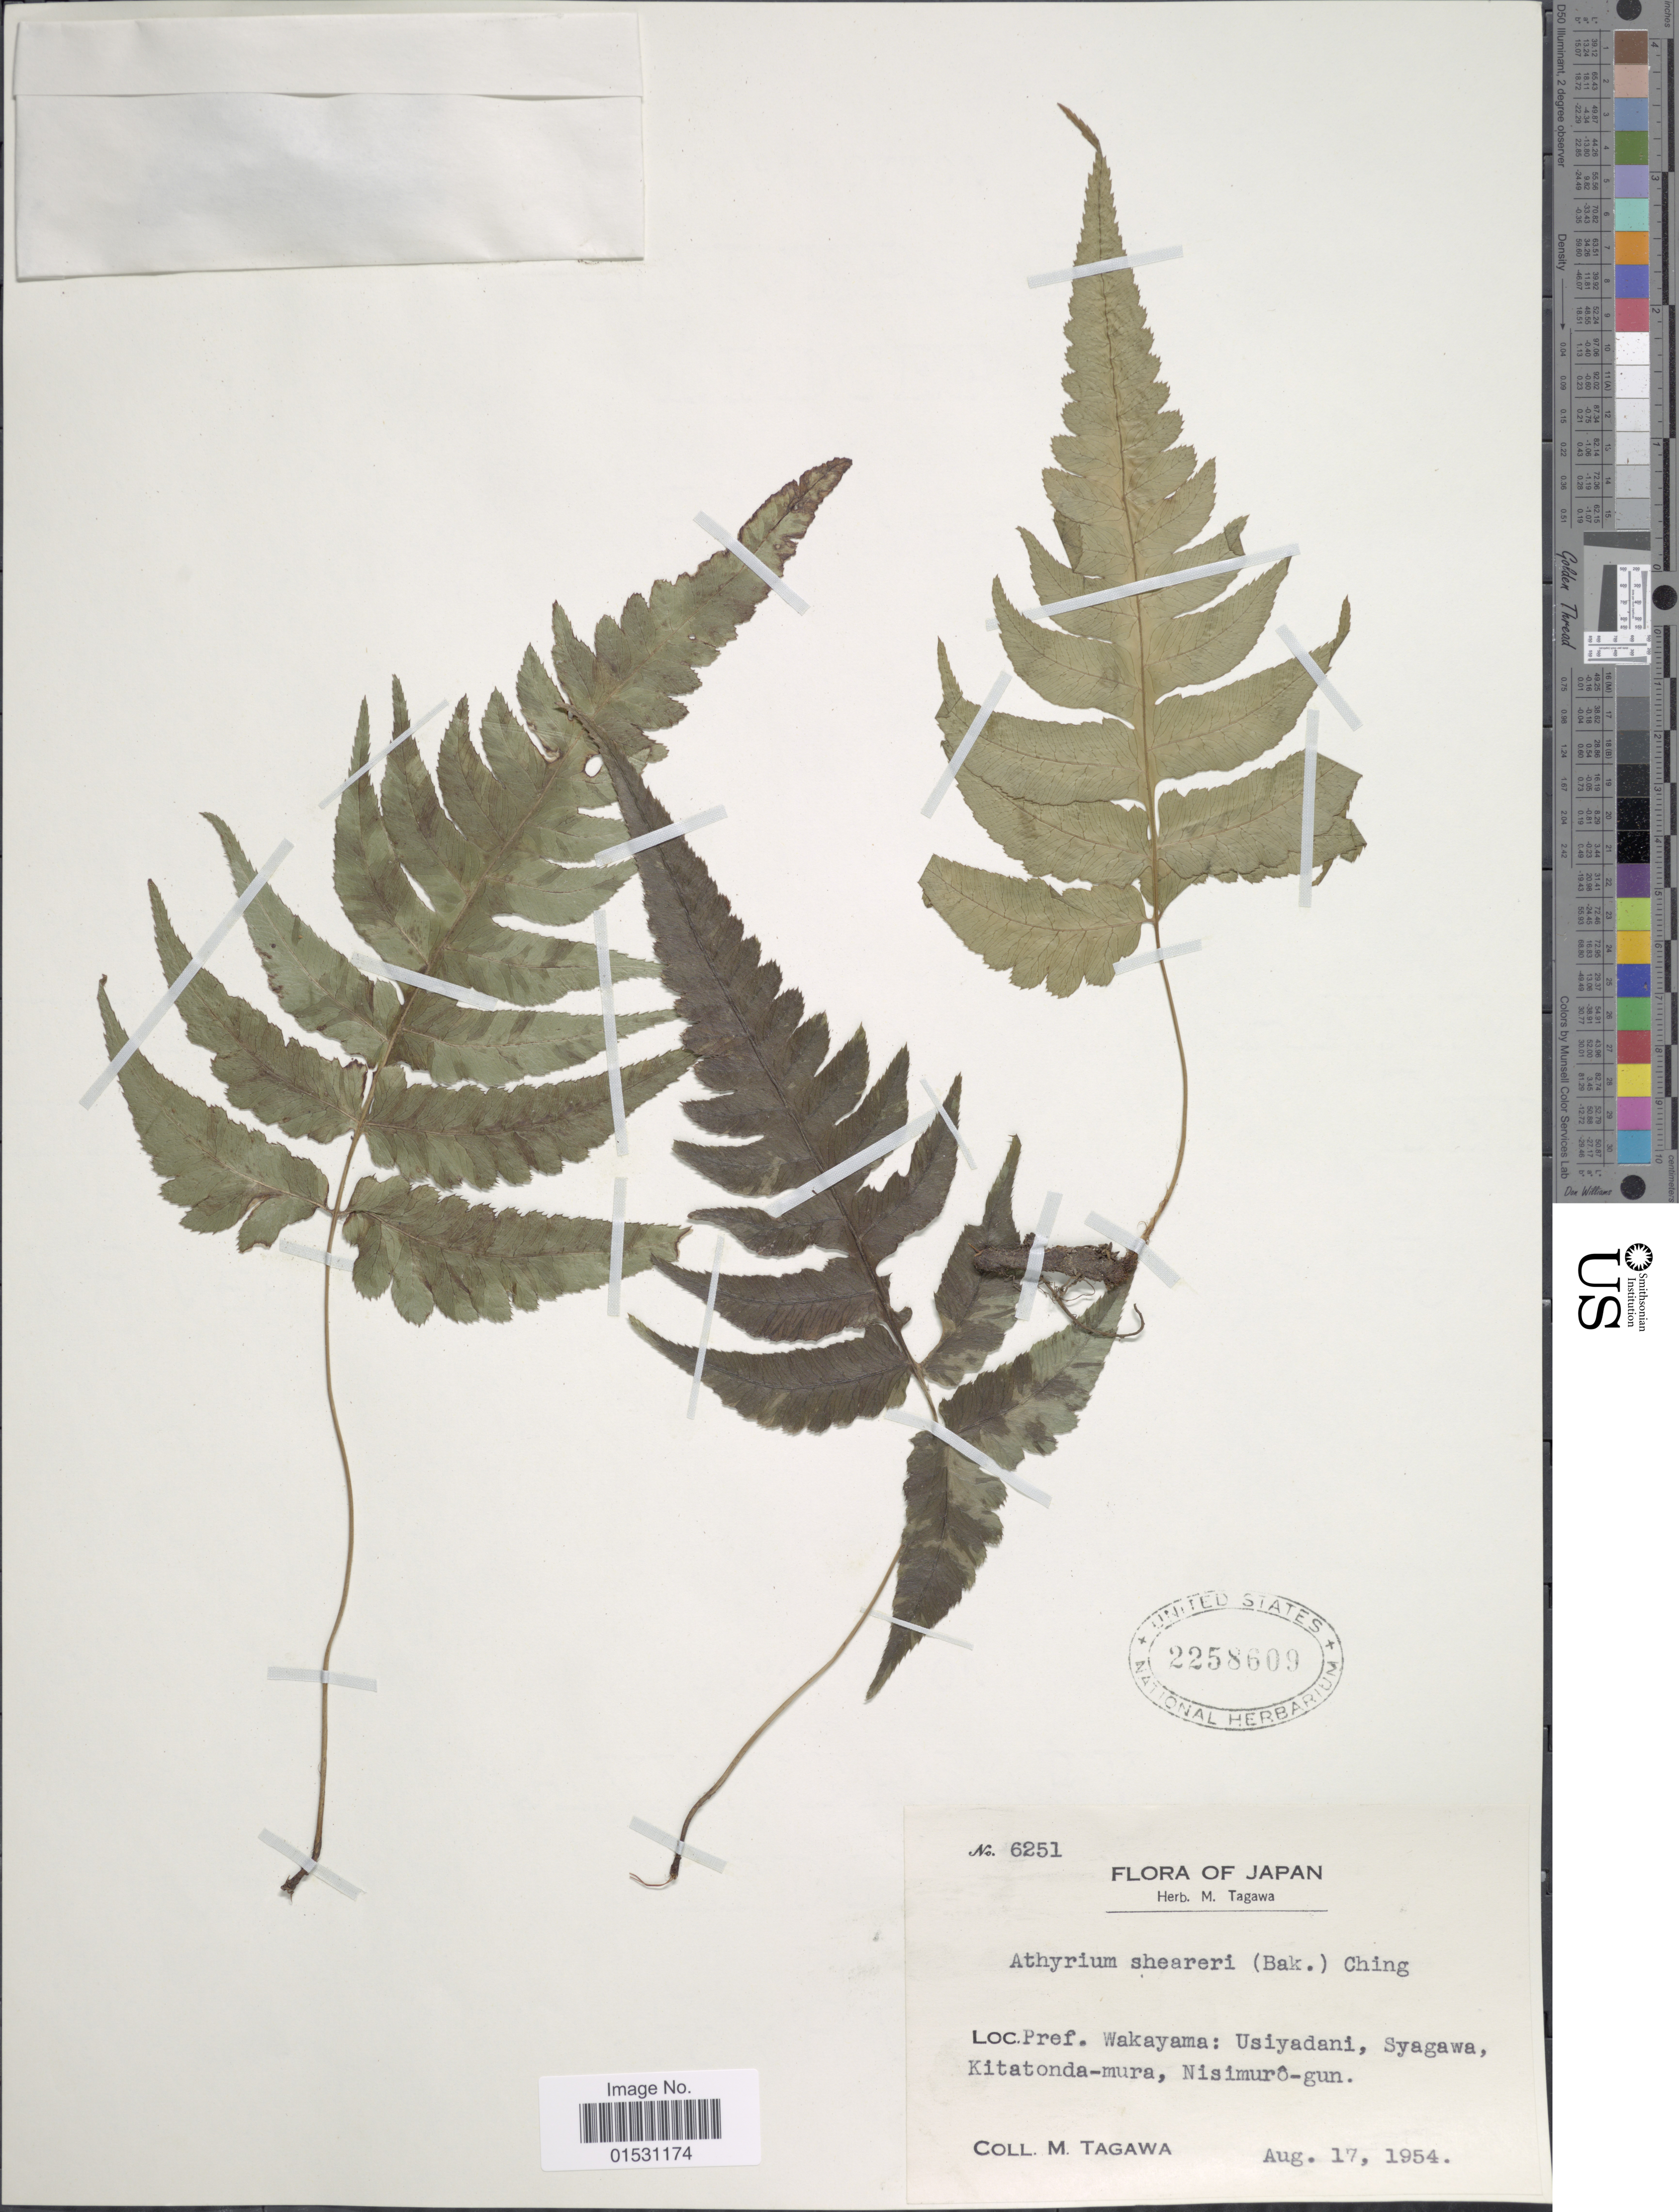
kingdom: Plantae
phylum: Tracheophyta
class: Polypodiopsida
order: Polypodiales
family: Athyriaceae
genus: Athyrium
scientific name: Athyrium sheareri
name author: (Baker)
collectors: M. Tagawa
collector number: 6251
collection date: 1954-08-17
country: Japan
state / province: Wakayama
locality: Pref. Wakayama: Usiyadani, Syagawa, Kitatonda-mura, Nisimuro-gun.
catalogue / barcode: US 2258609